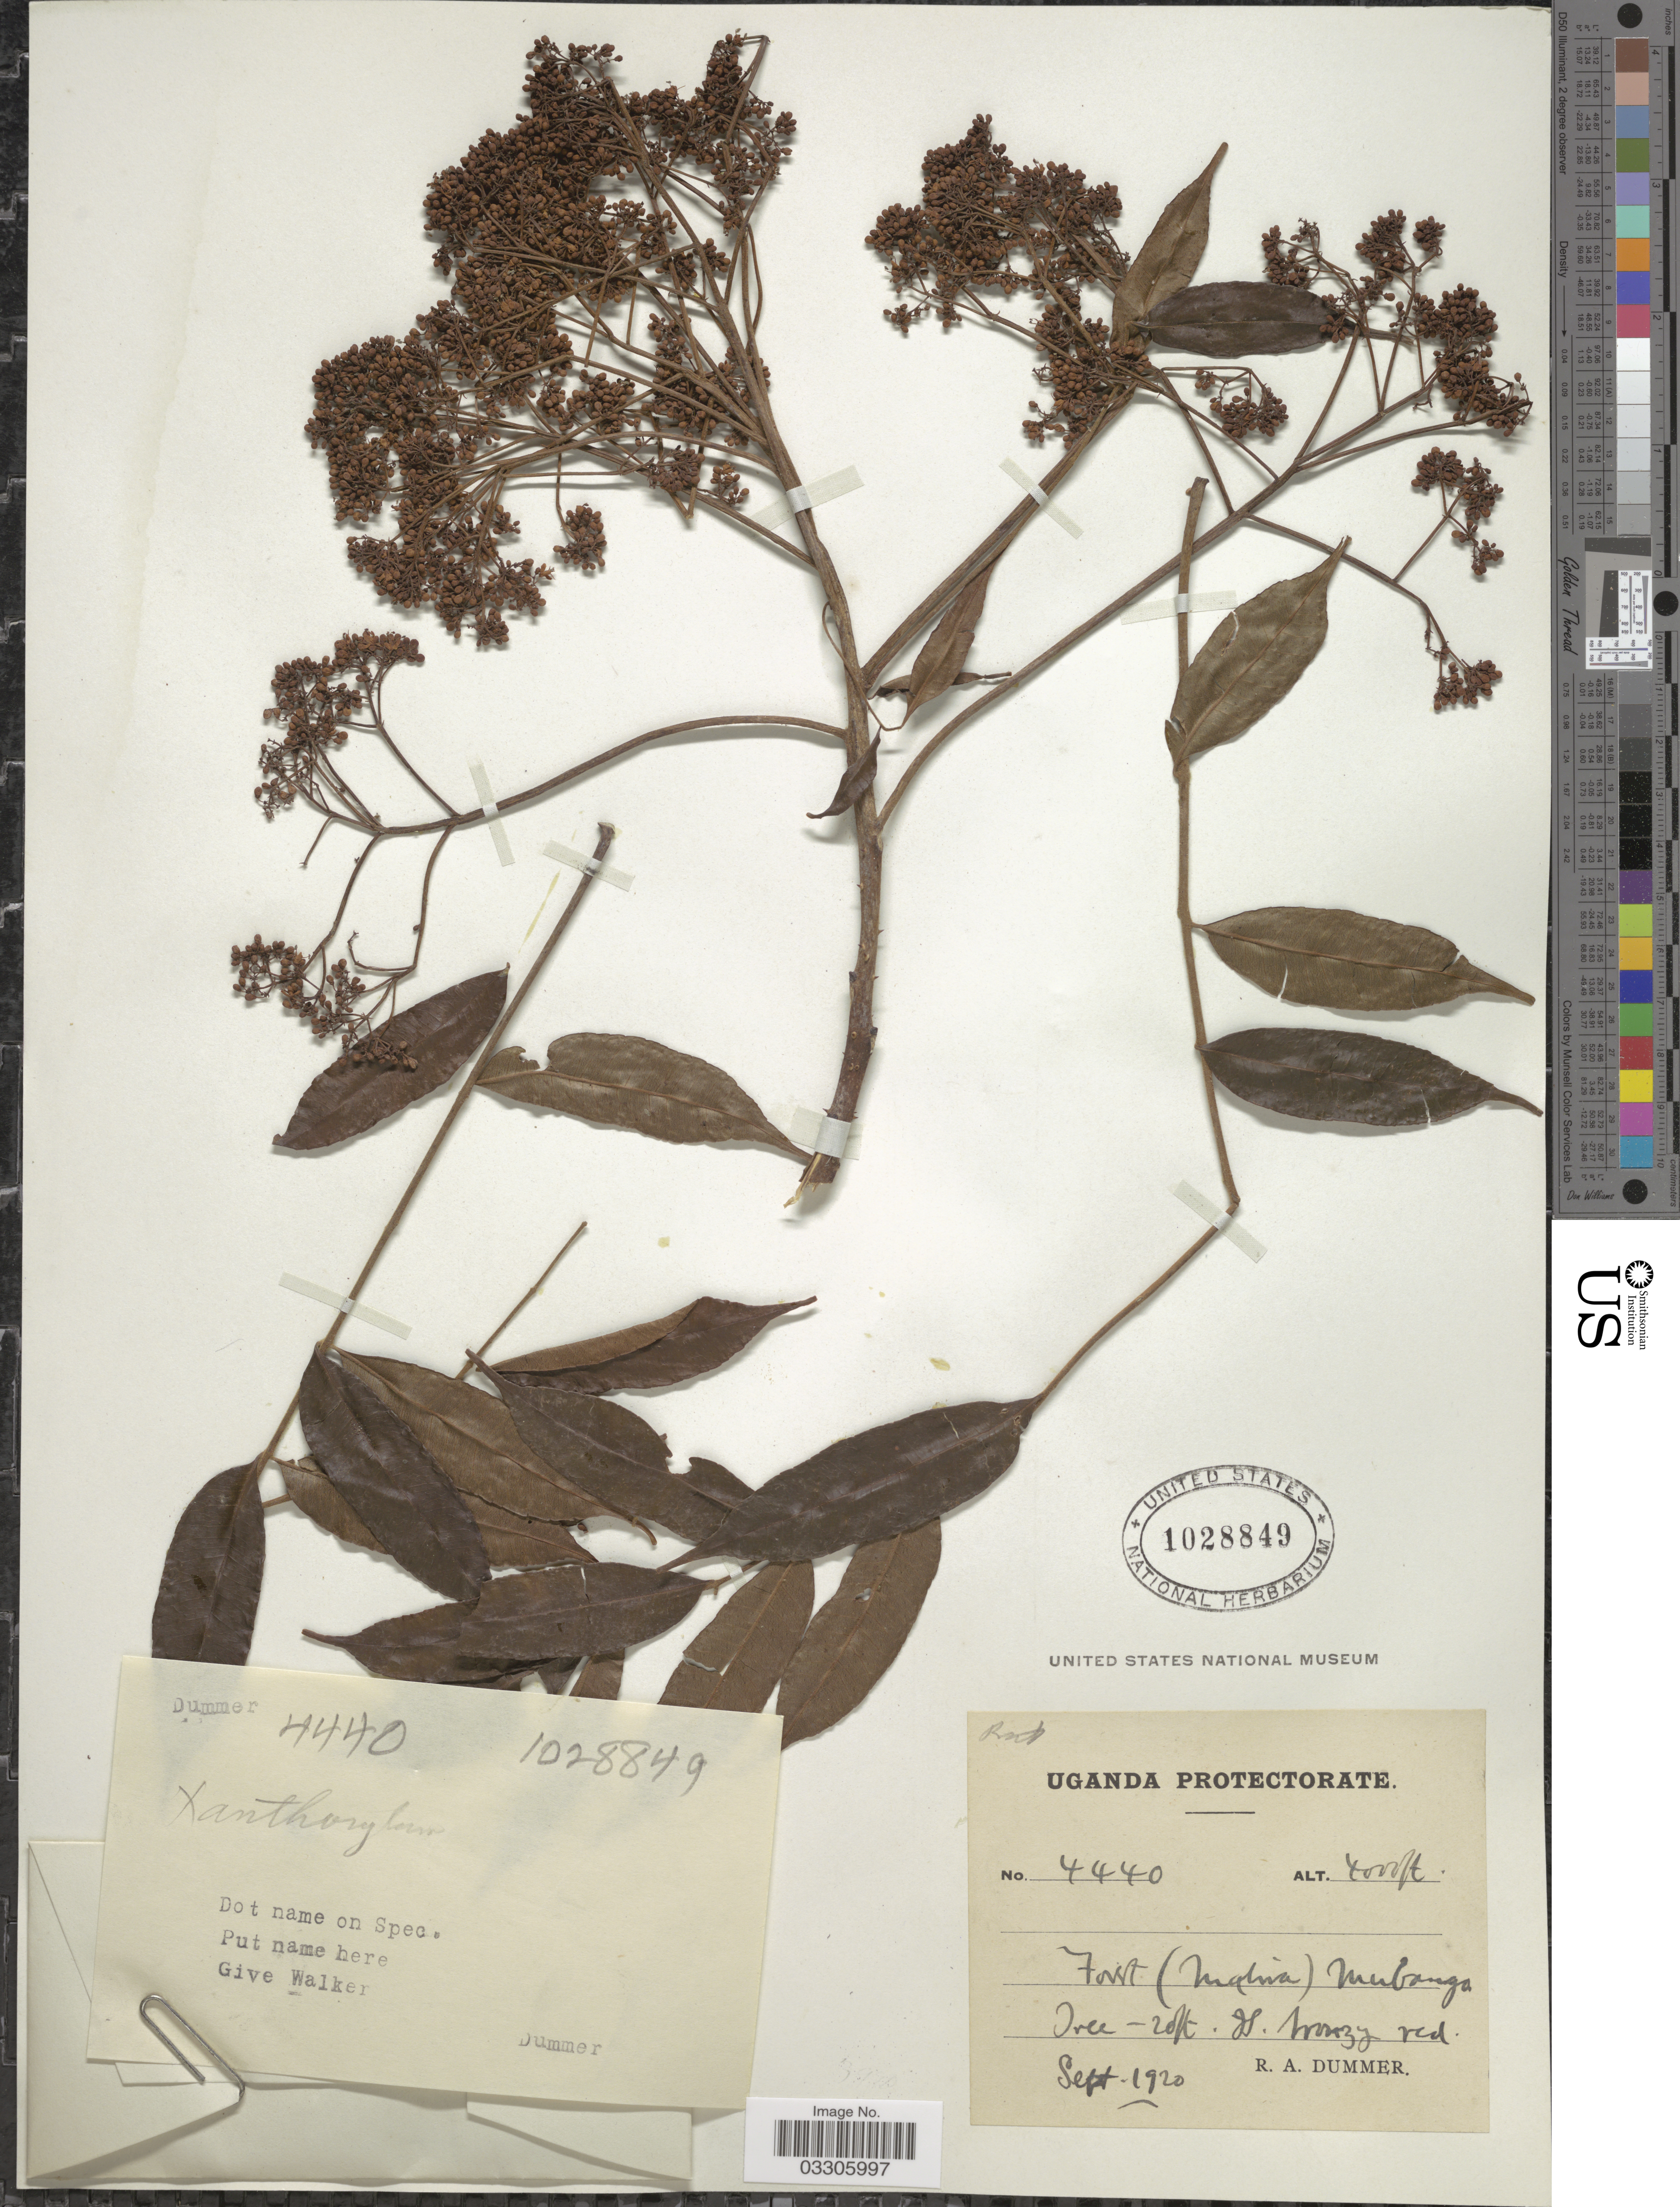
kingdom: Plantae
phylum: Tracheophyta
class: Magnoliopsida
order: Sapindales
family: Rutaceae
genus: Zanthoxylum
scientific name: Zanthoxylum sp.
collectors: R. Dümmer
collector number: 4440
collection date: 1920-09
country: Uganda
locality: Forest (Mabira) Mulange.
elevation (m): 1219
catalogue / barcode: US 1028849